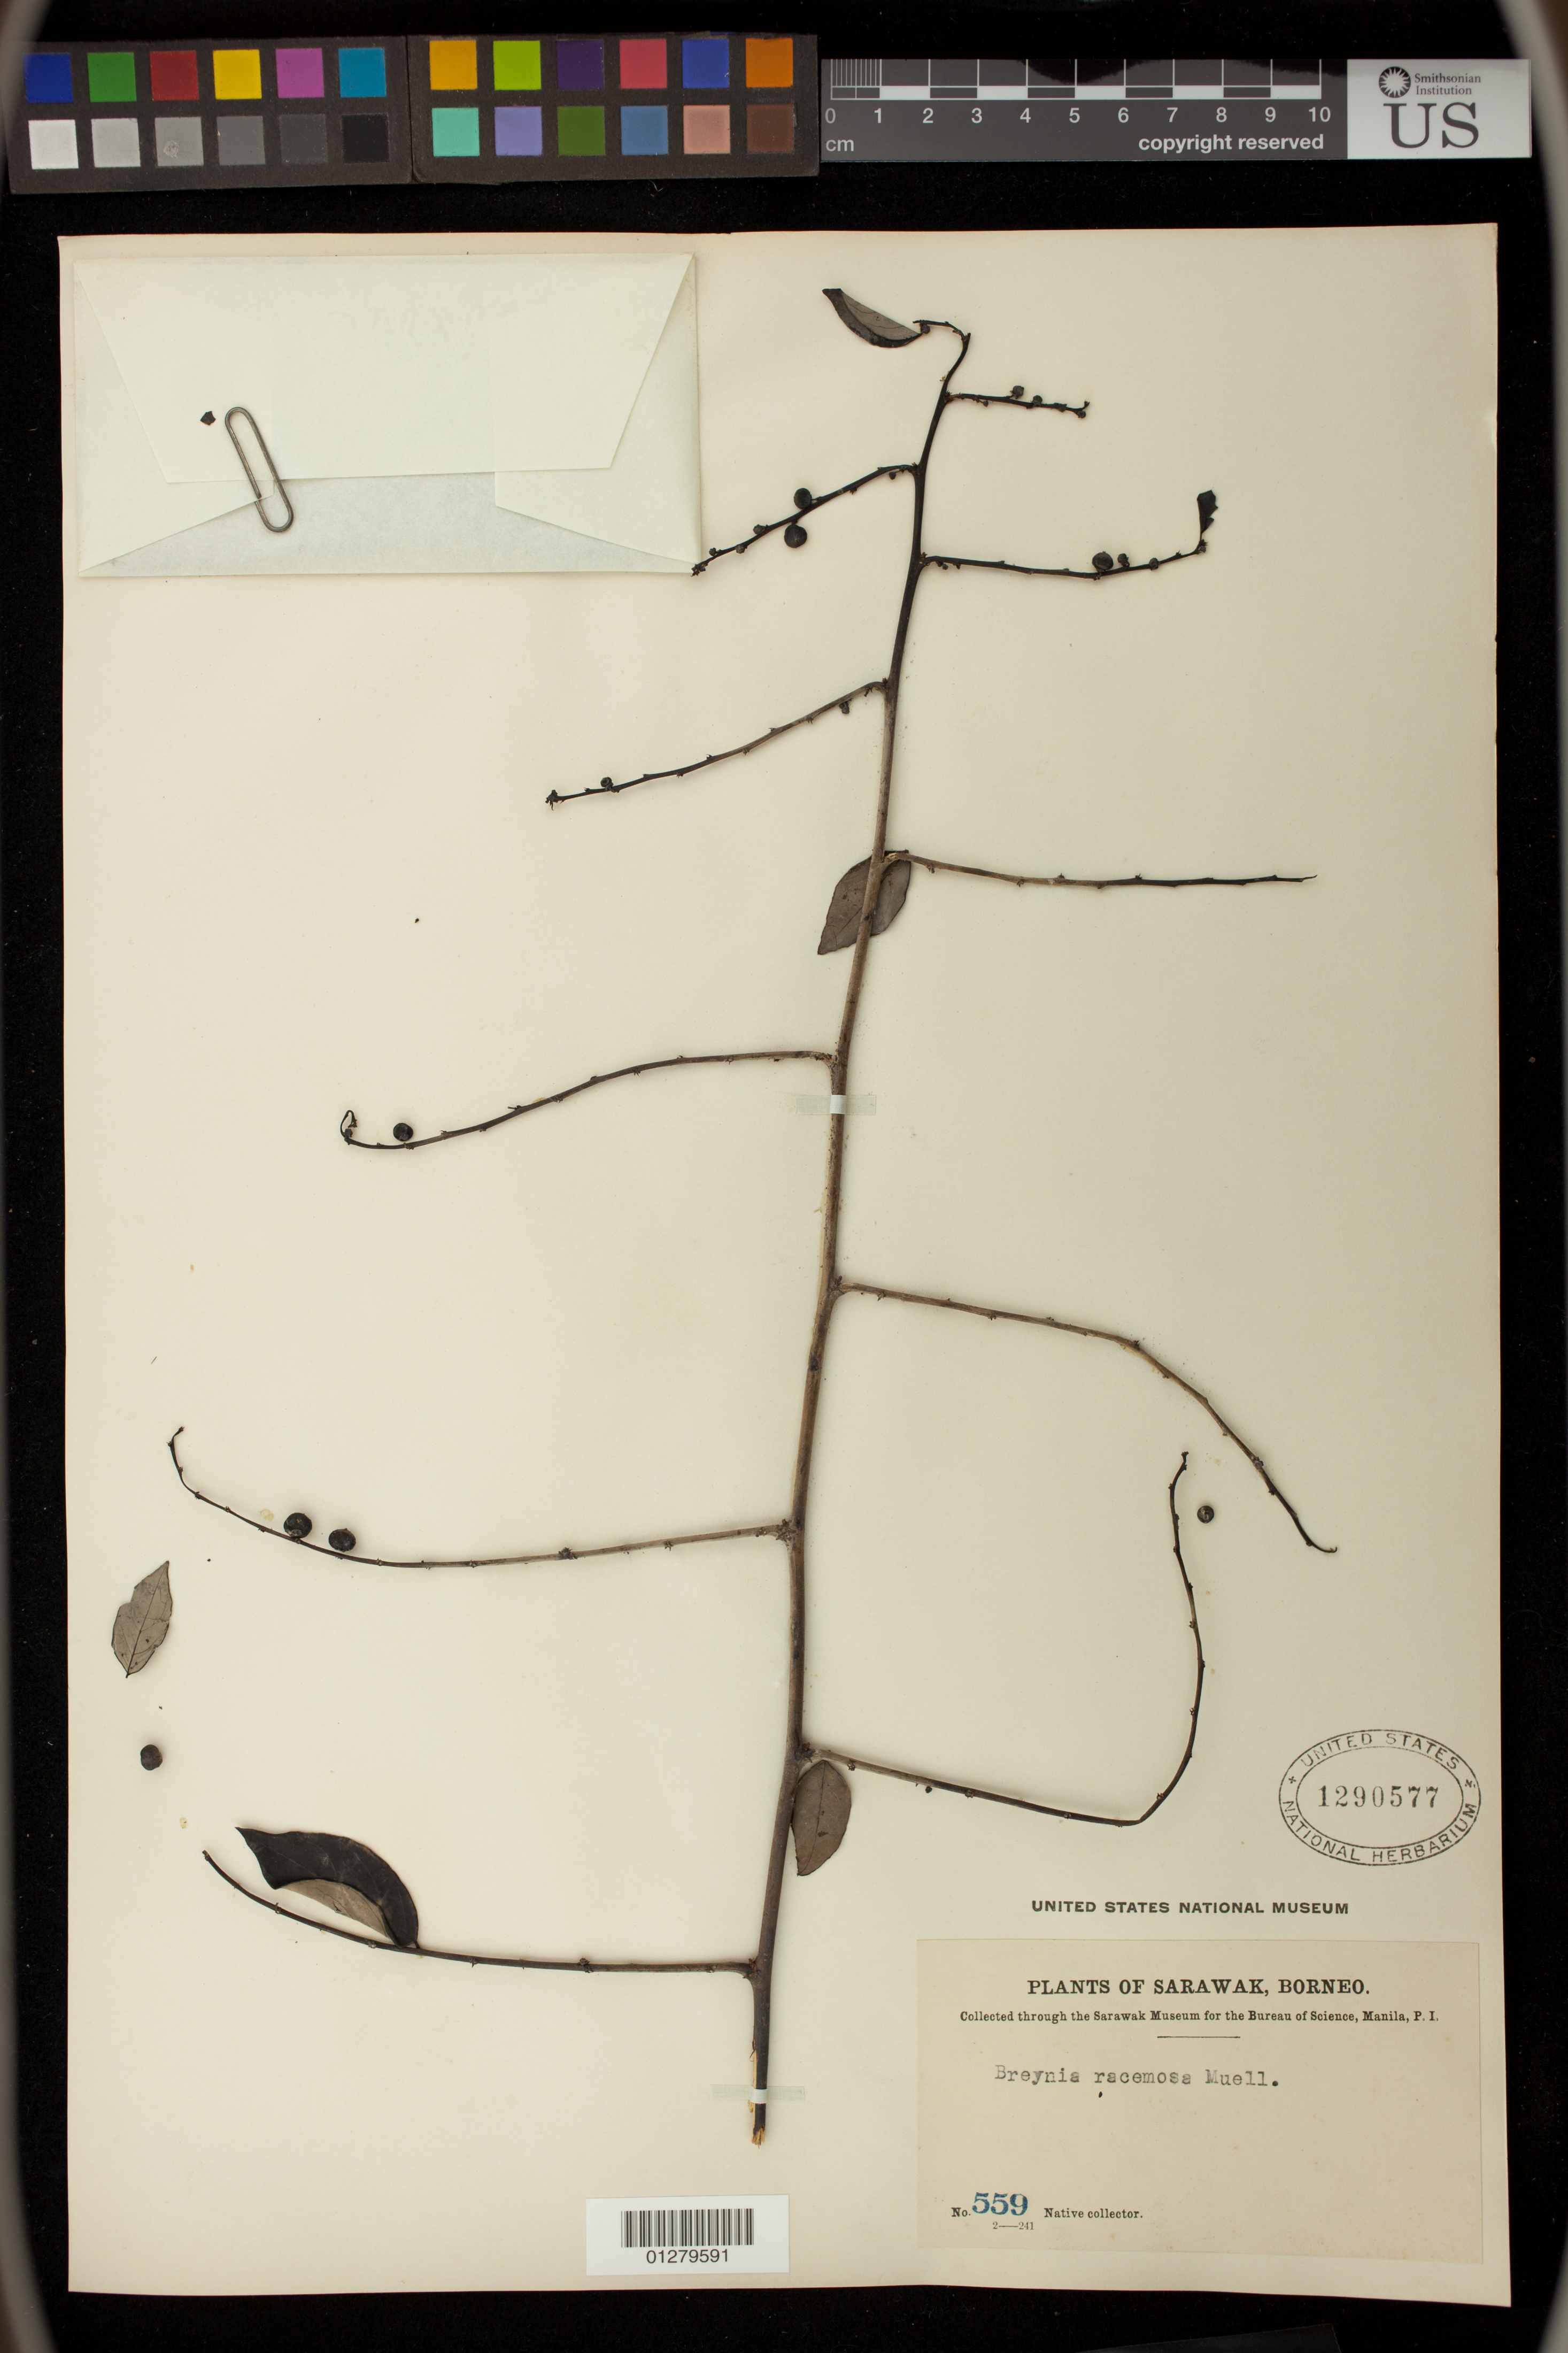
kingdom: Plantae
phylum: Tracheophyta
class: Magnoliopsida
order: Malpighiales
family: Phyllanthaceae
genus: Phyllanthus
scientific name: Phyllanthus reclinatus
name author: Roxb.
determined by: Wagner, W. L., (BOT), Smithsonian Institution - National Museum of Natural History (UNITED STATES)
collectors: Native collector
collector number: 559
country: Malaysia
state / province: Sabah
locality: Sarawak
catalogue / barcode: US 1290577